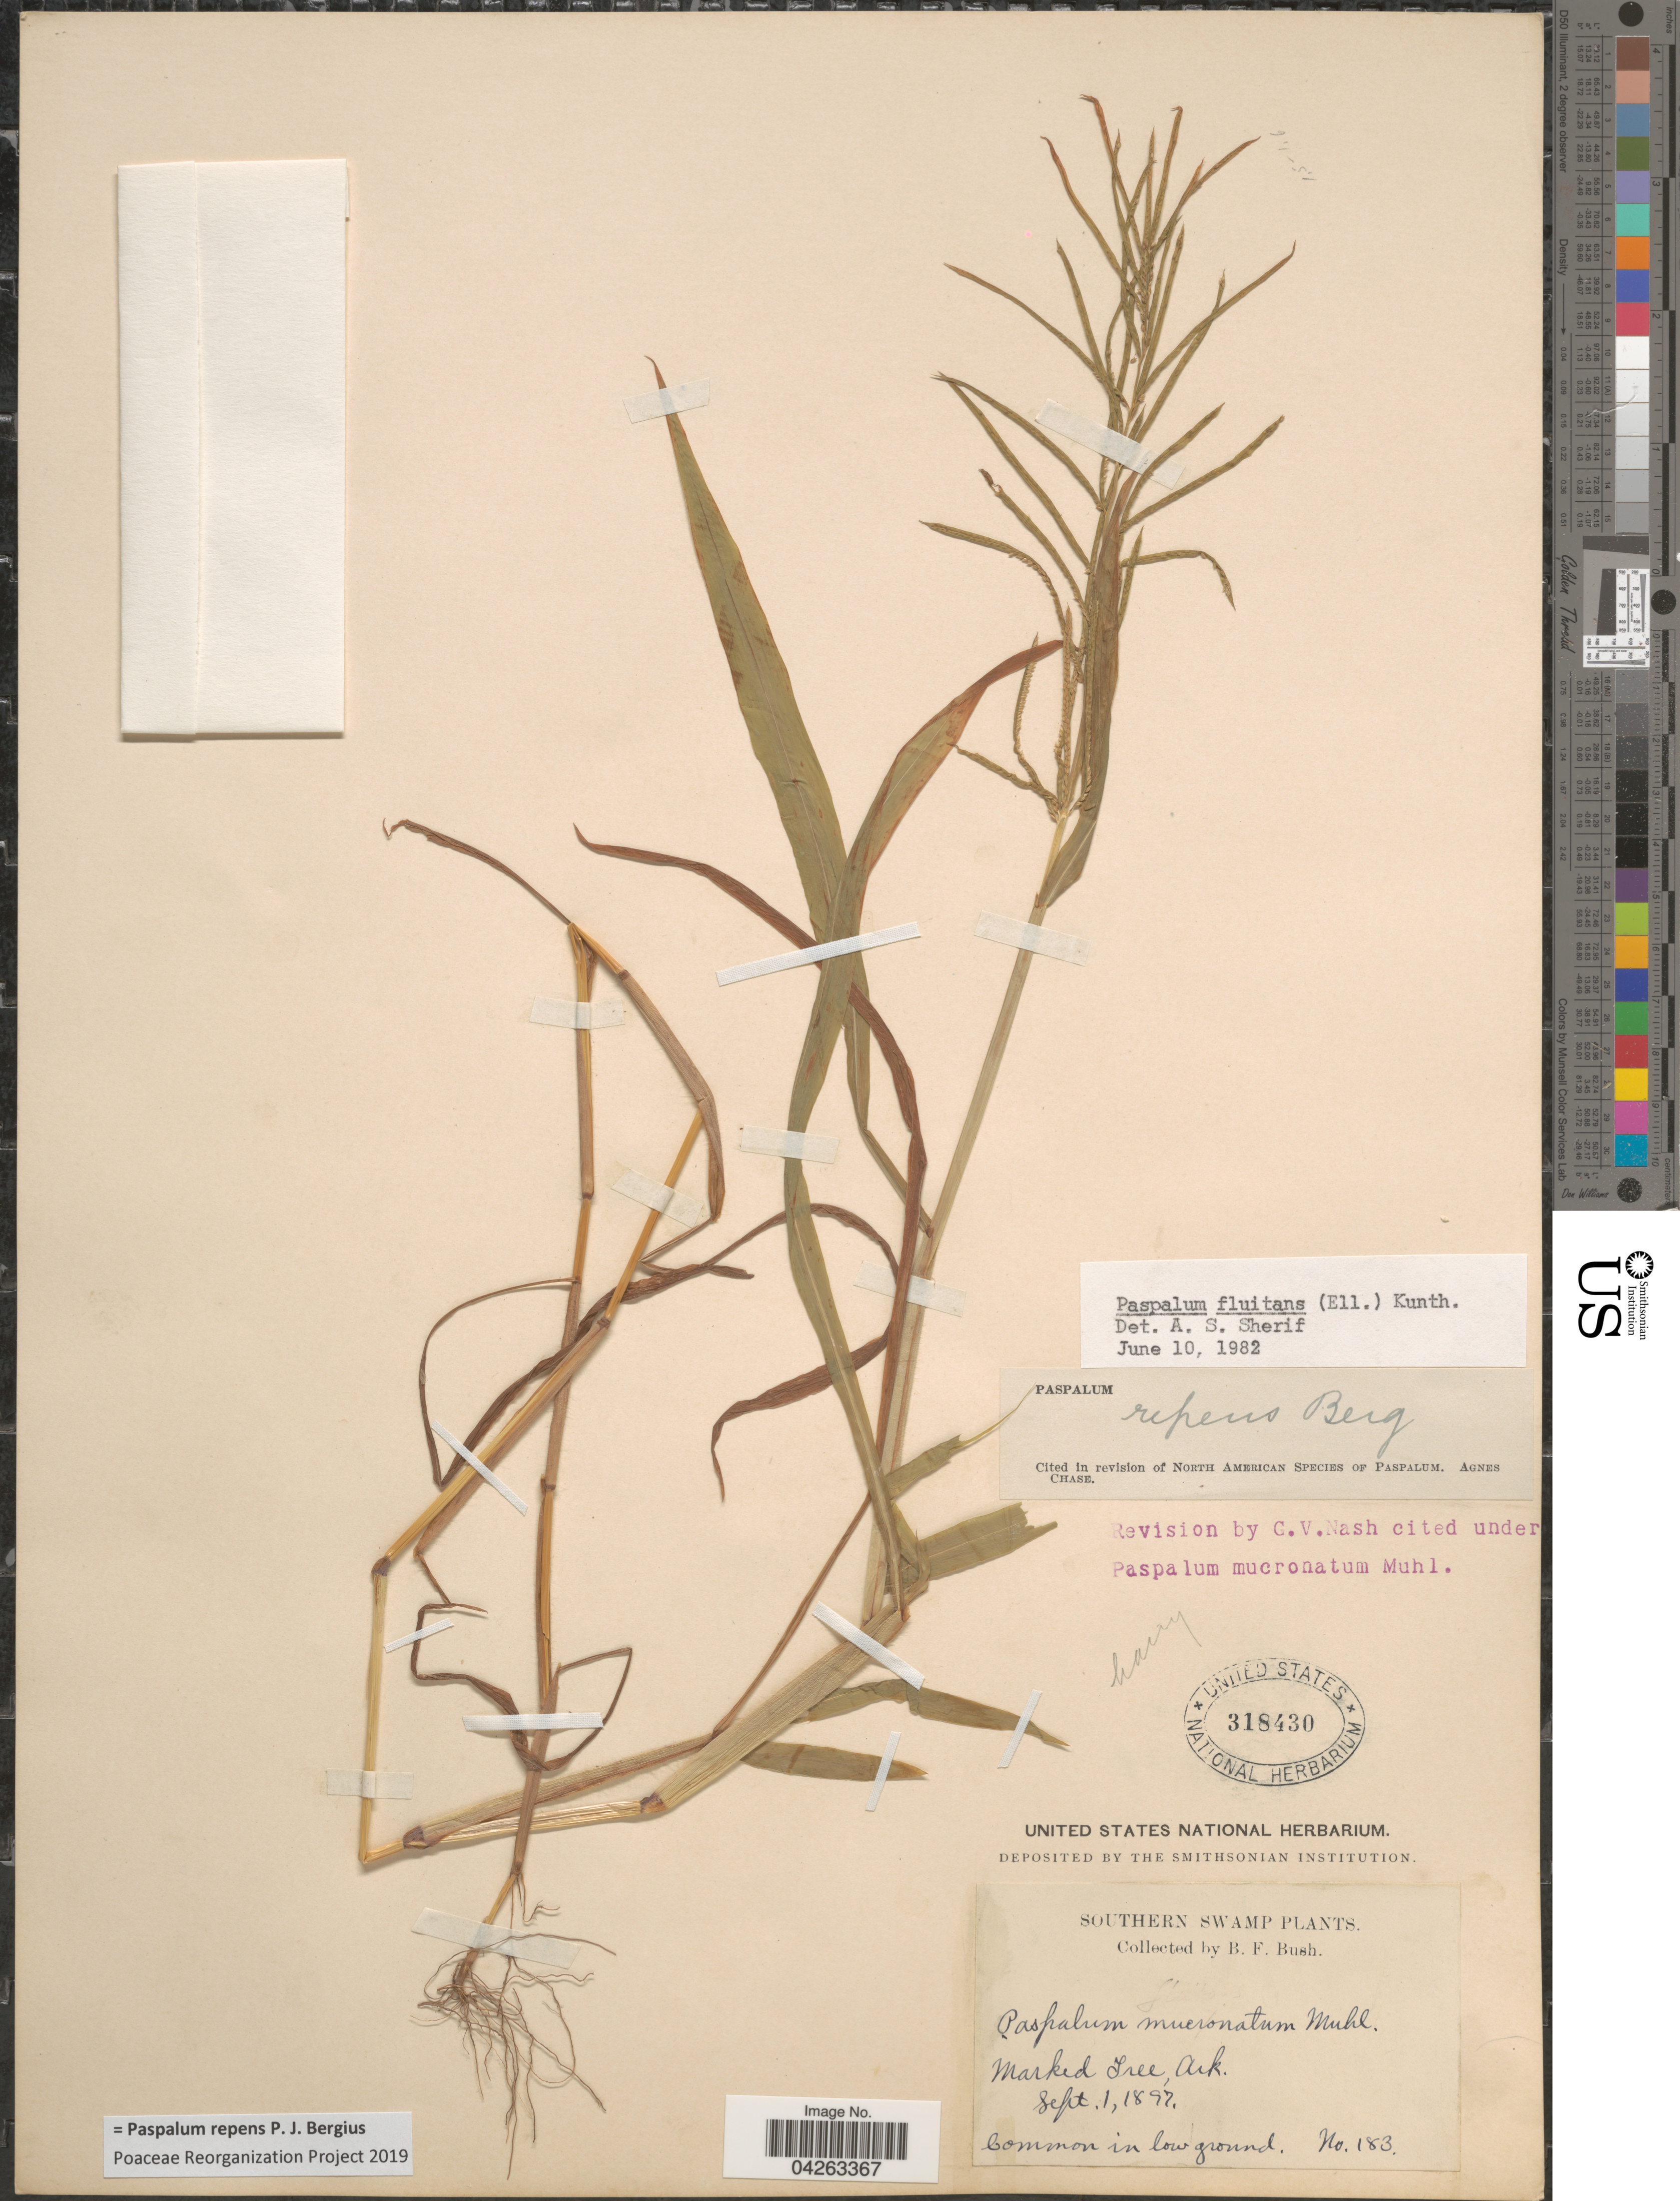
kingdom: Plantae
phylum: Tracheophyta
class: Liliopsida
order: Poales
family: Poaceae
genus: Paspalum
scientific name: Paspalum repens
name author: P.J. Bergius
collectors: B. F. Bush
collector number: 183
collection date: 1897-09-01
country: United States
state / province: Arkansas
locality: Southern Swamp. Marked Tree.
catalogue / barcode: US 318430